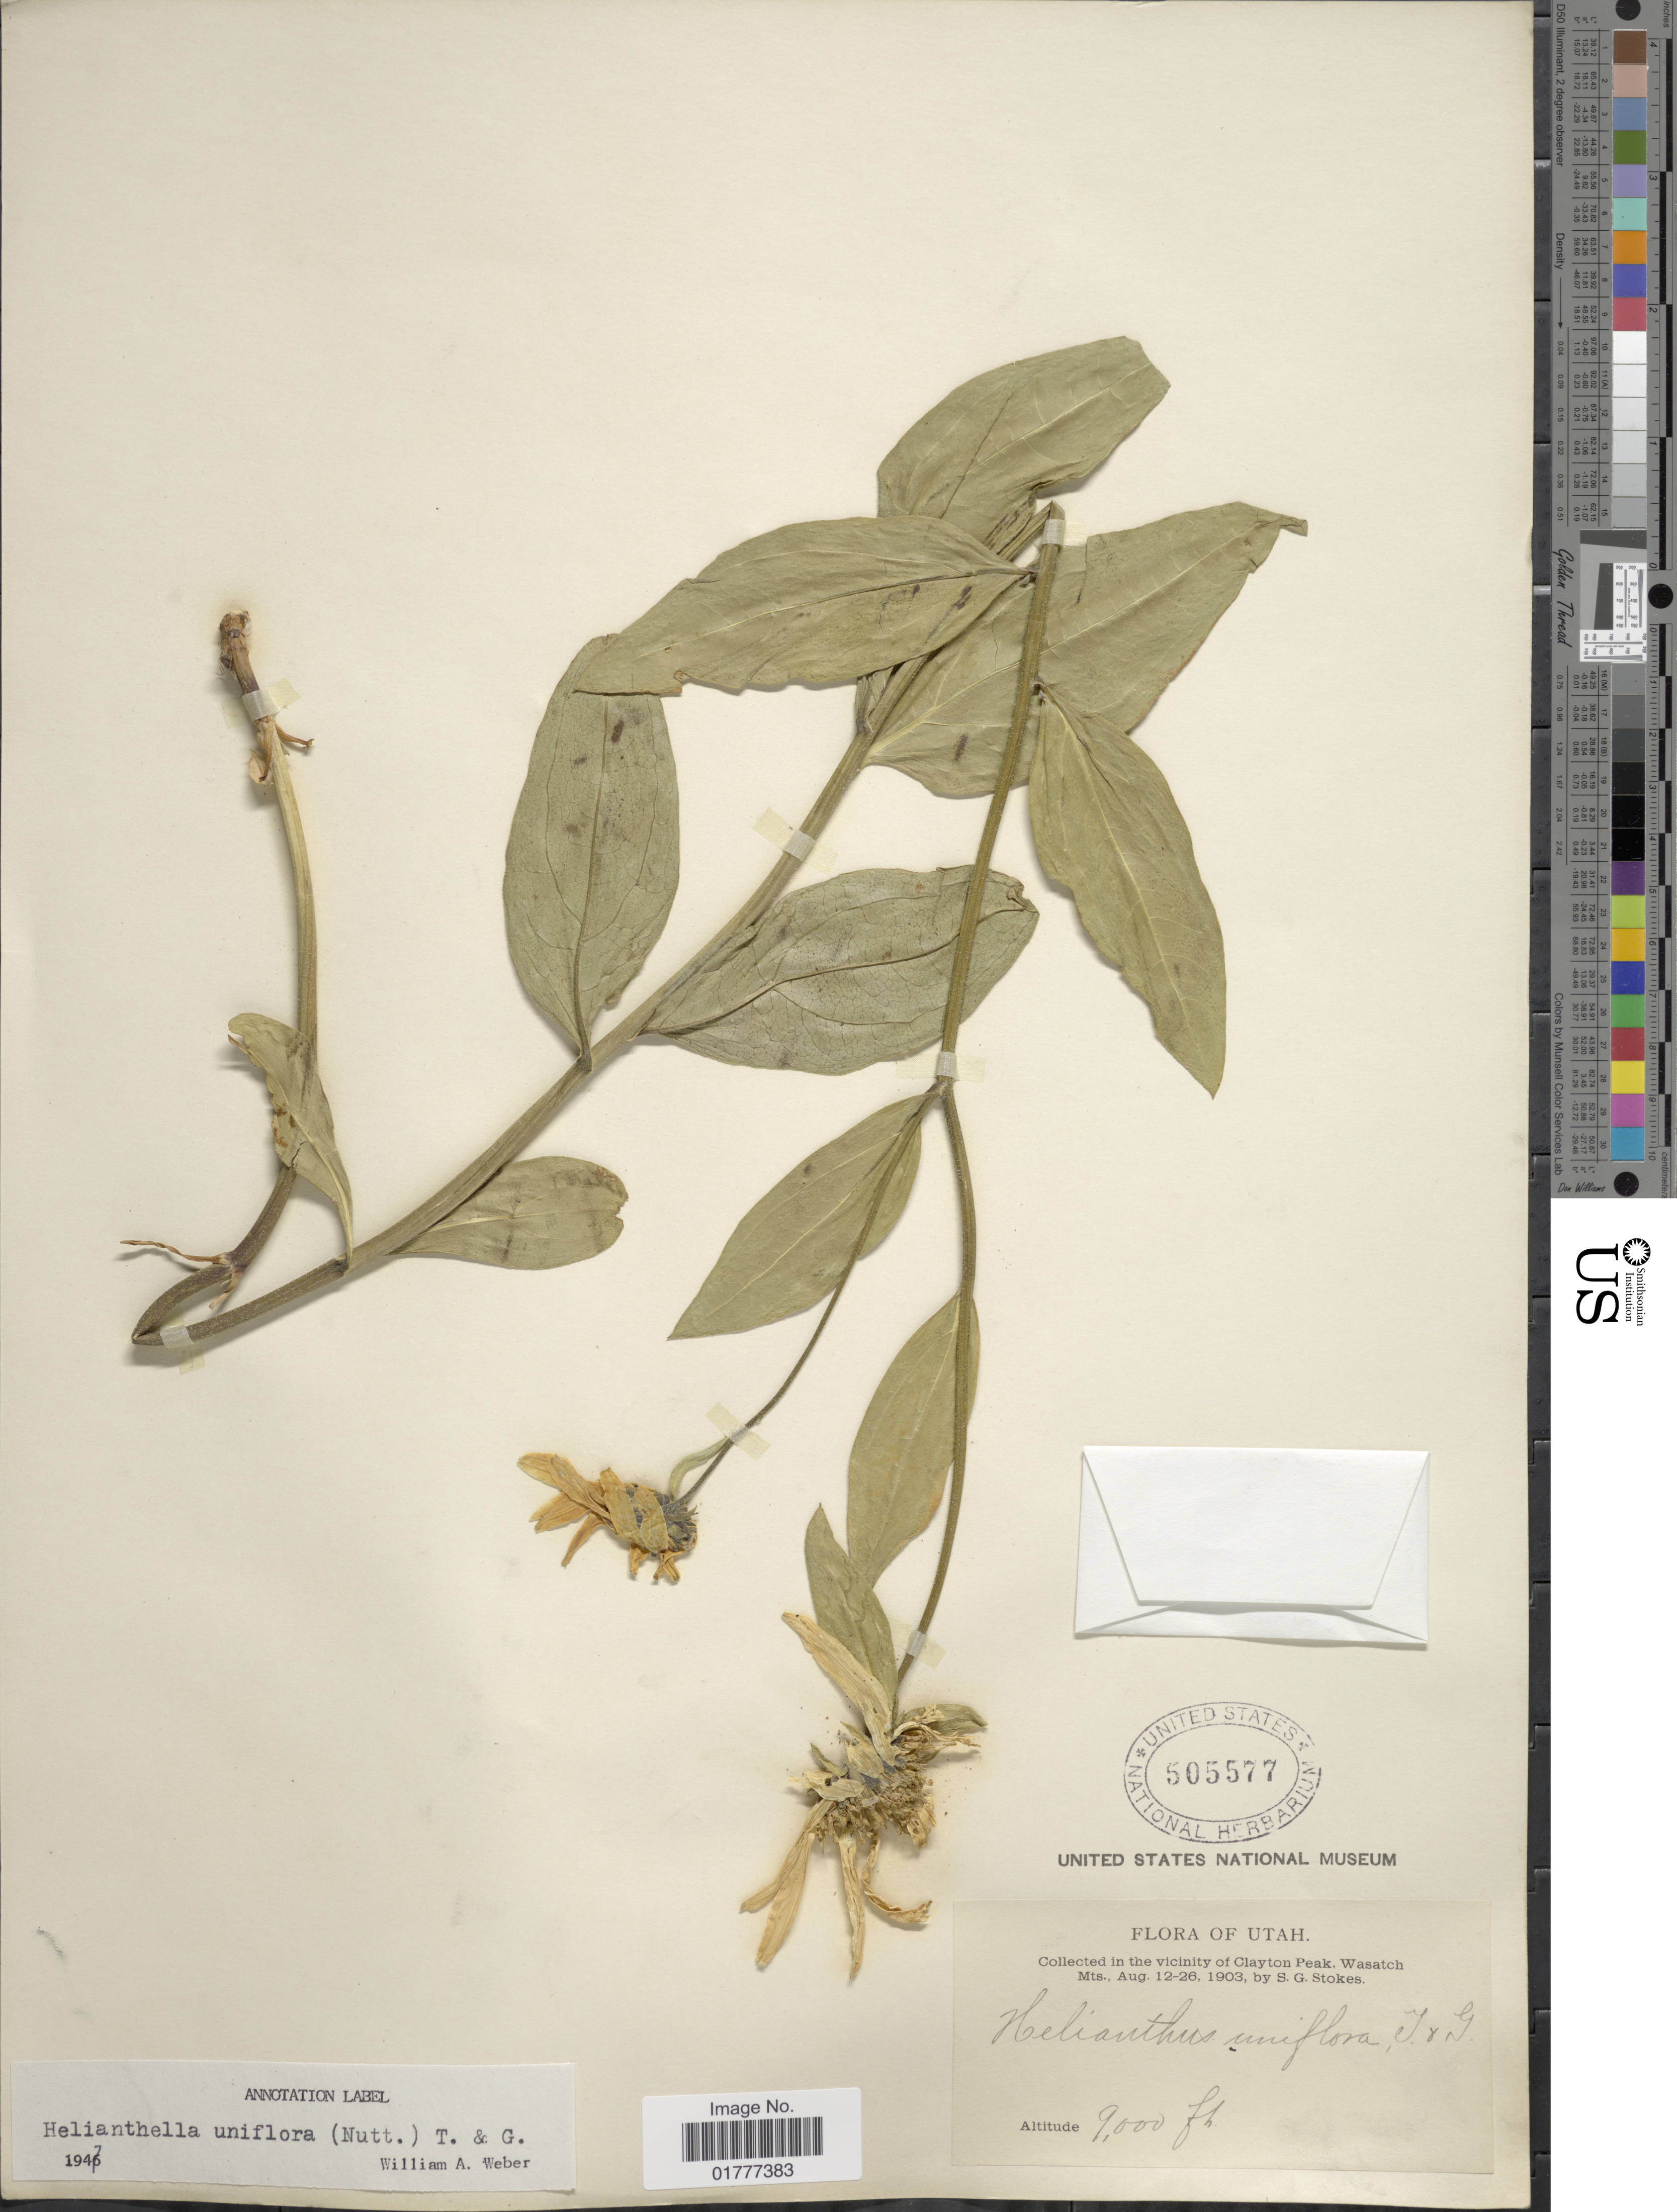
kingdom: Plantae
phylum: Tracheophyta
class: Magnoliopsida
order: Asterales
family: Asteraceae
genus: Helianthella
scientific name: Helianthella uniflora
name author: Torr. & A. Gray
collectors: S. G. Stokes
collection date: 1903-08-12/1903-08-26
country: United States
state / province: Utah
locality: Vicinity of Clayton Peak, Wasatch Mts.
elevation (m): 2743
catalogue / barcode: US 505577